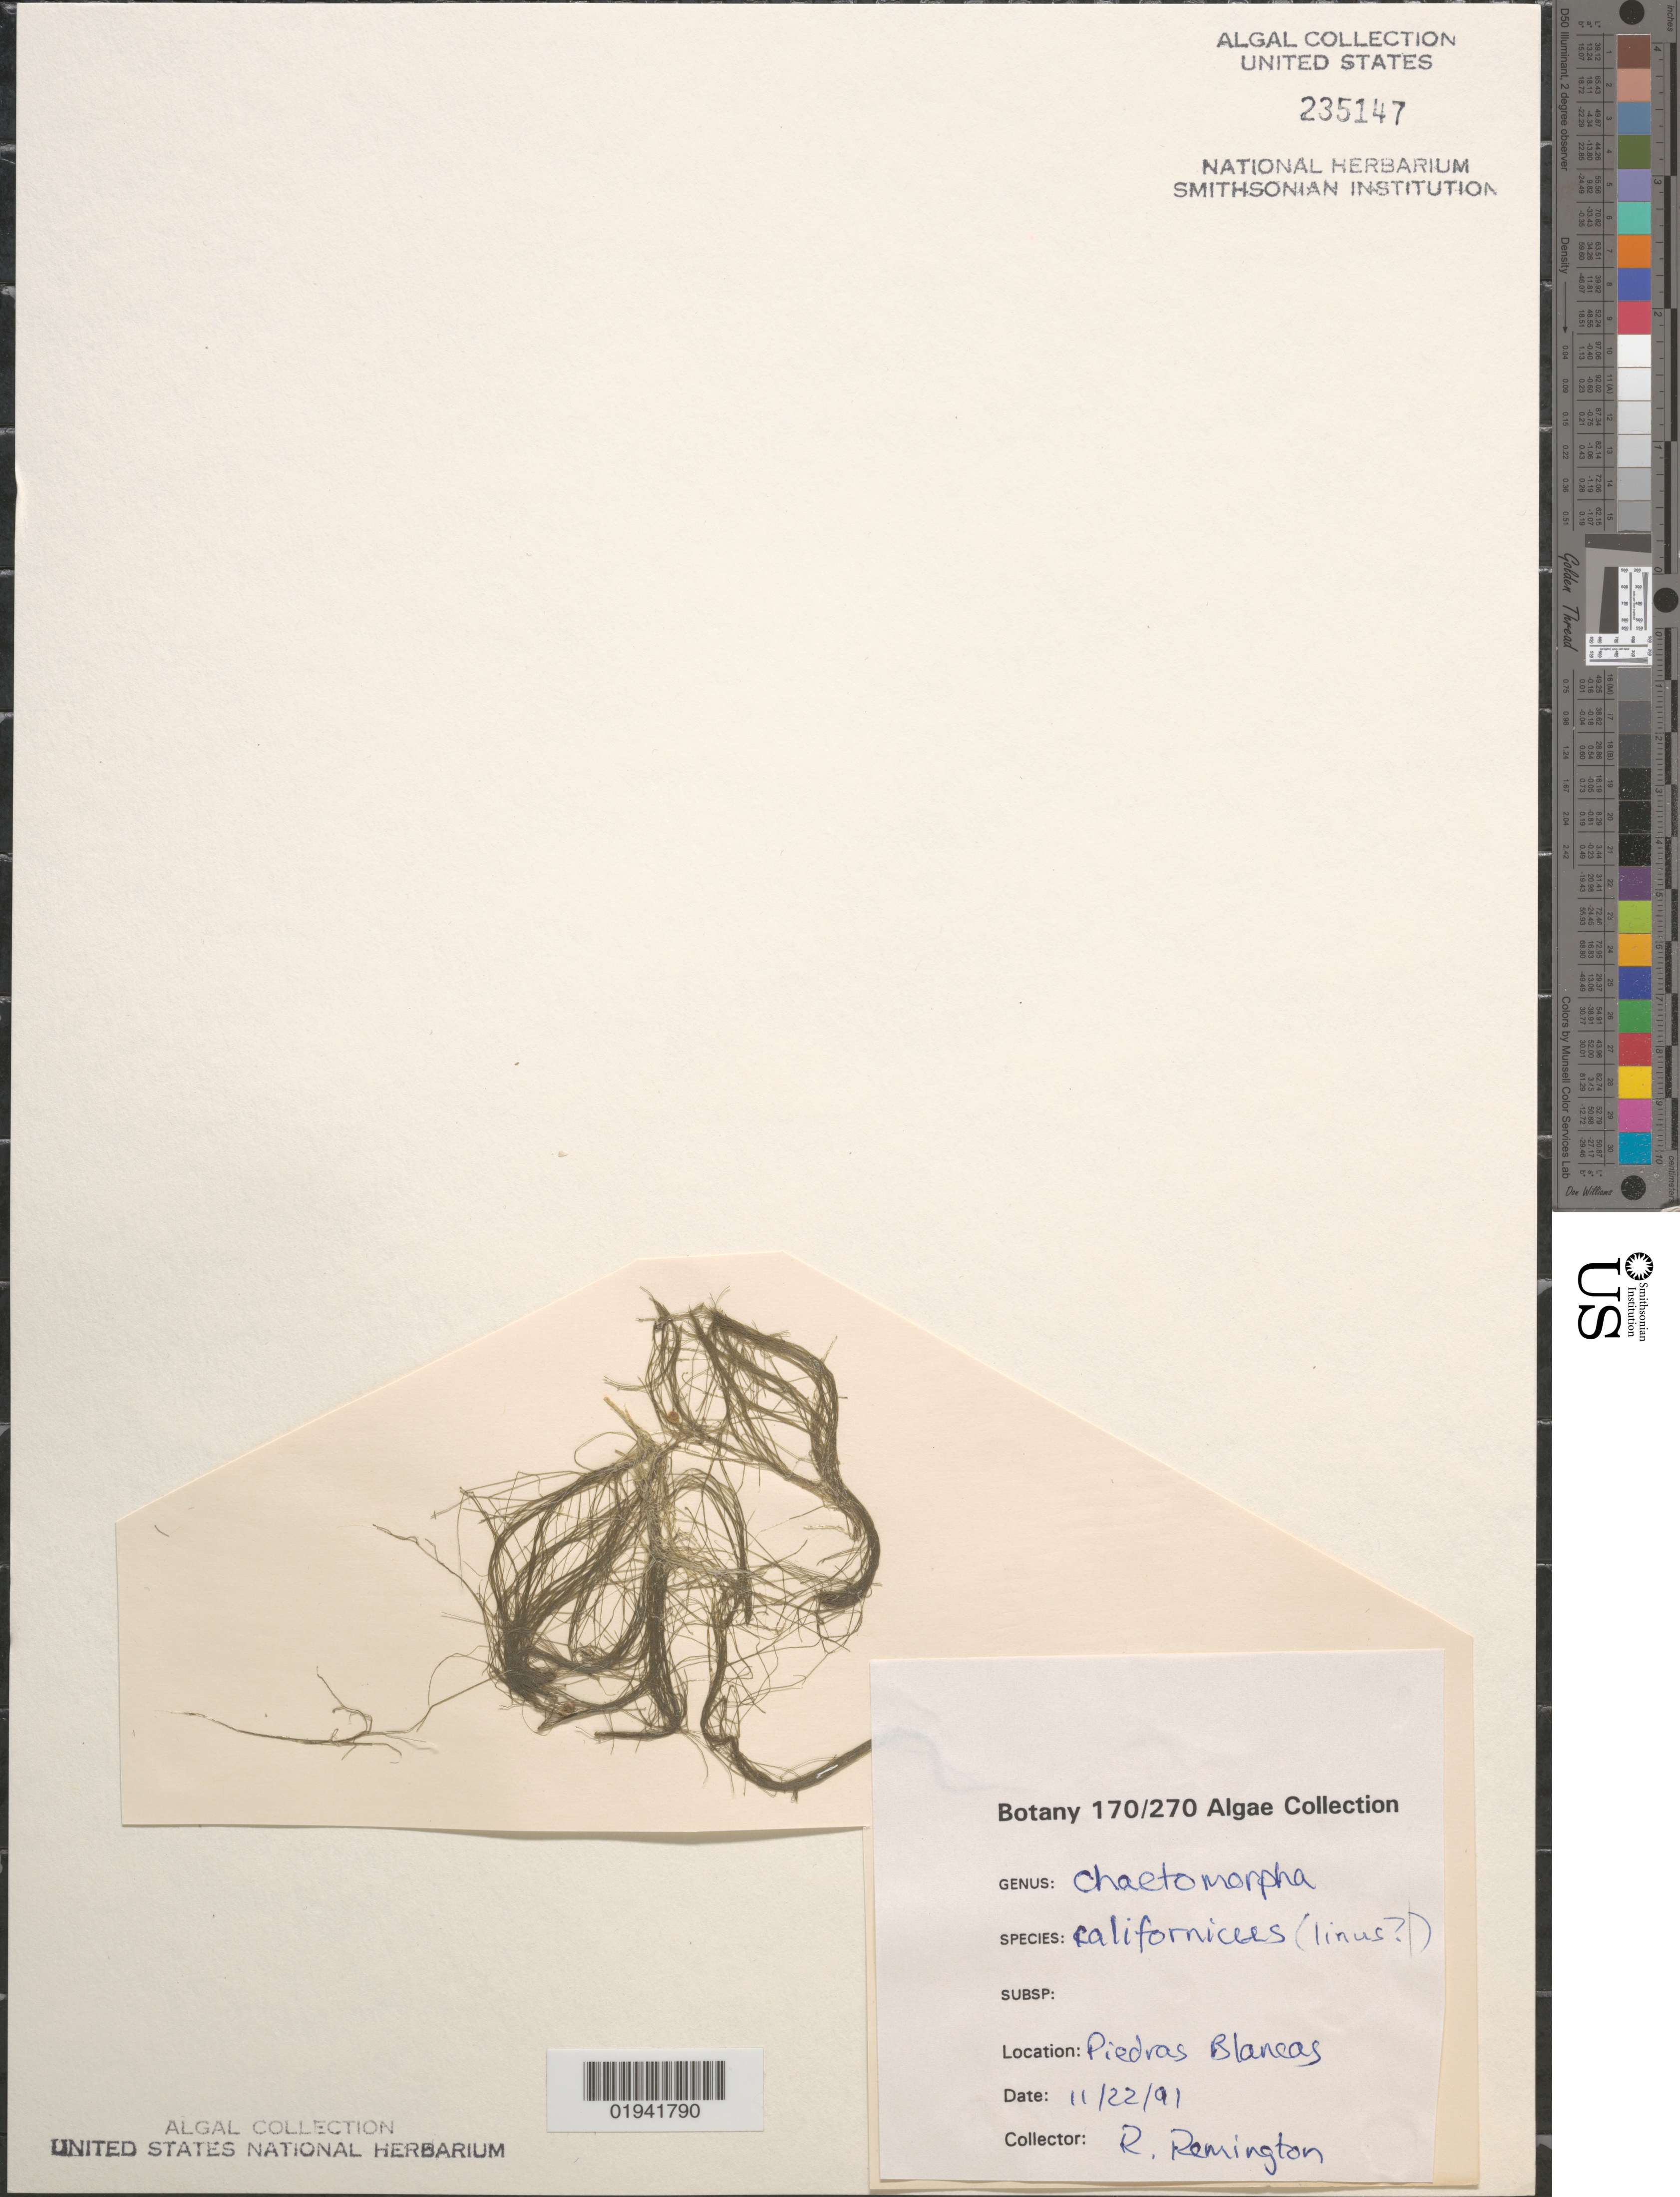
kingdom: Plantae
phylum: Chlorophyta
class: Ulvophyceae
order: Cladophorales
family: Cladophoraceae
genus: Chaetomorpha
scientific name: Chaetomorpha californica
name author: Collins in Collins et al.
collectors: R. Remington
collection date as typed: Transcribed d/m/y: 22/11/91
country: United States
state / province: California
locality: Piedras Blancas.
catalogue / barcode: US 235147